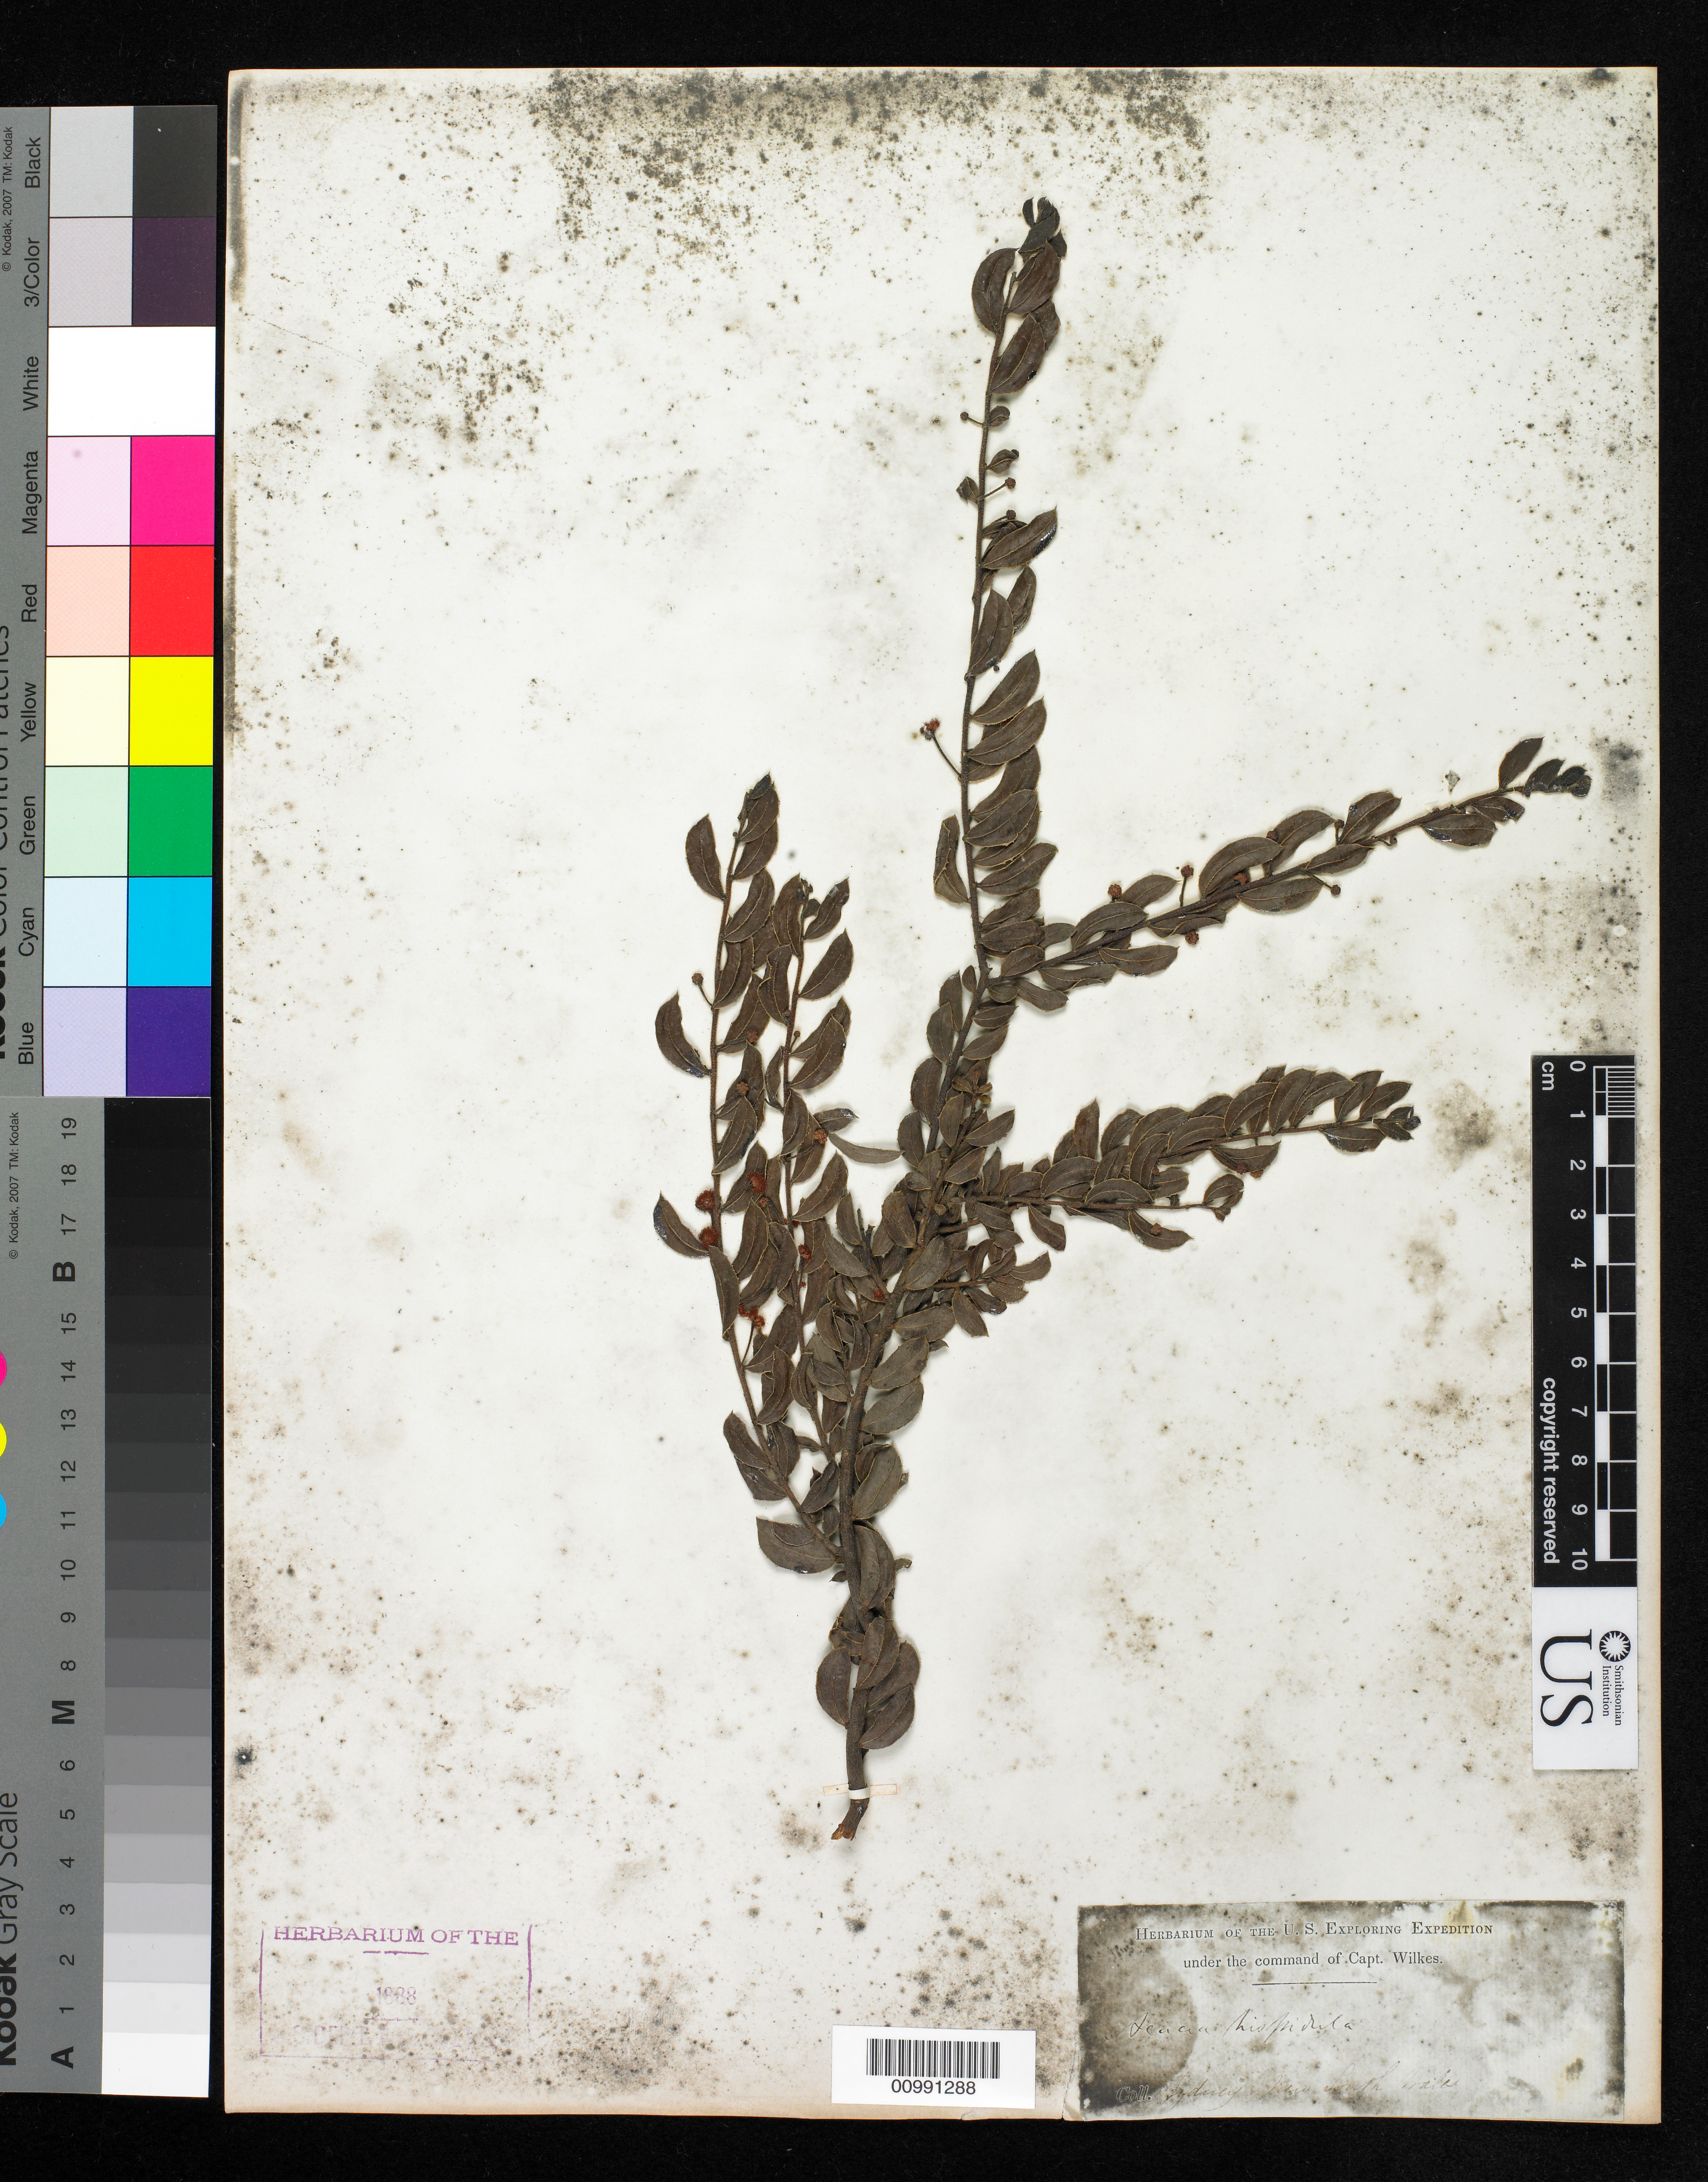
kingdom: Plantae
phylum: Tracheophyta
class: Magnoliopsida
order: Fabales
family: Fabaceae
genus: Acacia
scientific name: Acacia hispidula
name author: (Sm.) Willd.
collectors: Wilkes Explor. Exped.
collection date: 1838/1842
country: Australia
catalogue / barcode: US 98519